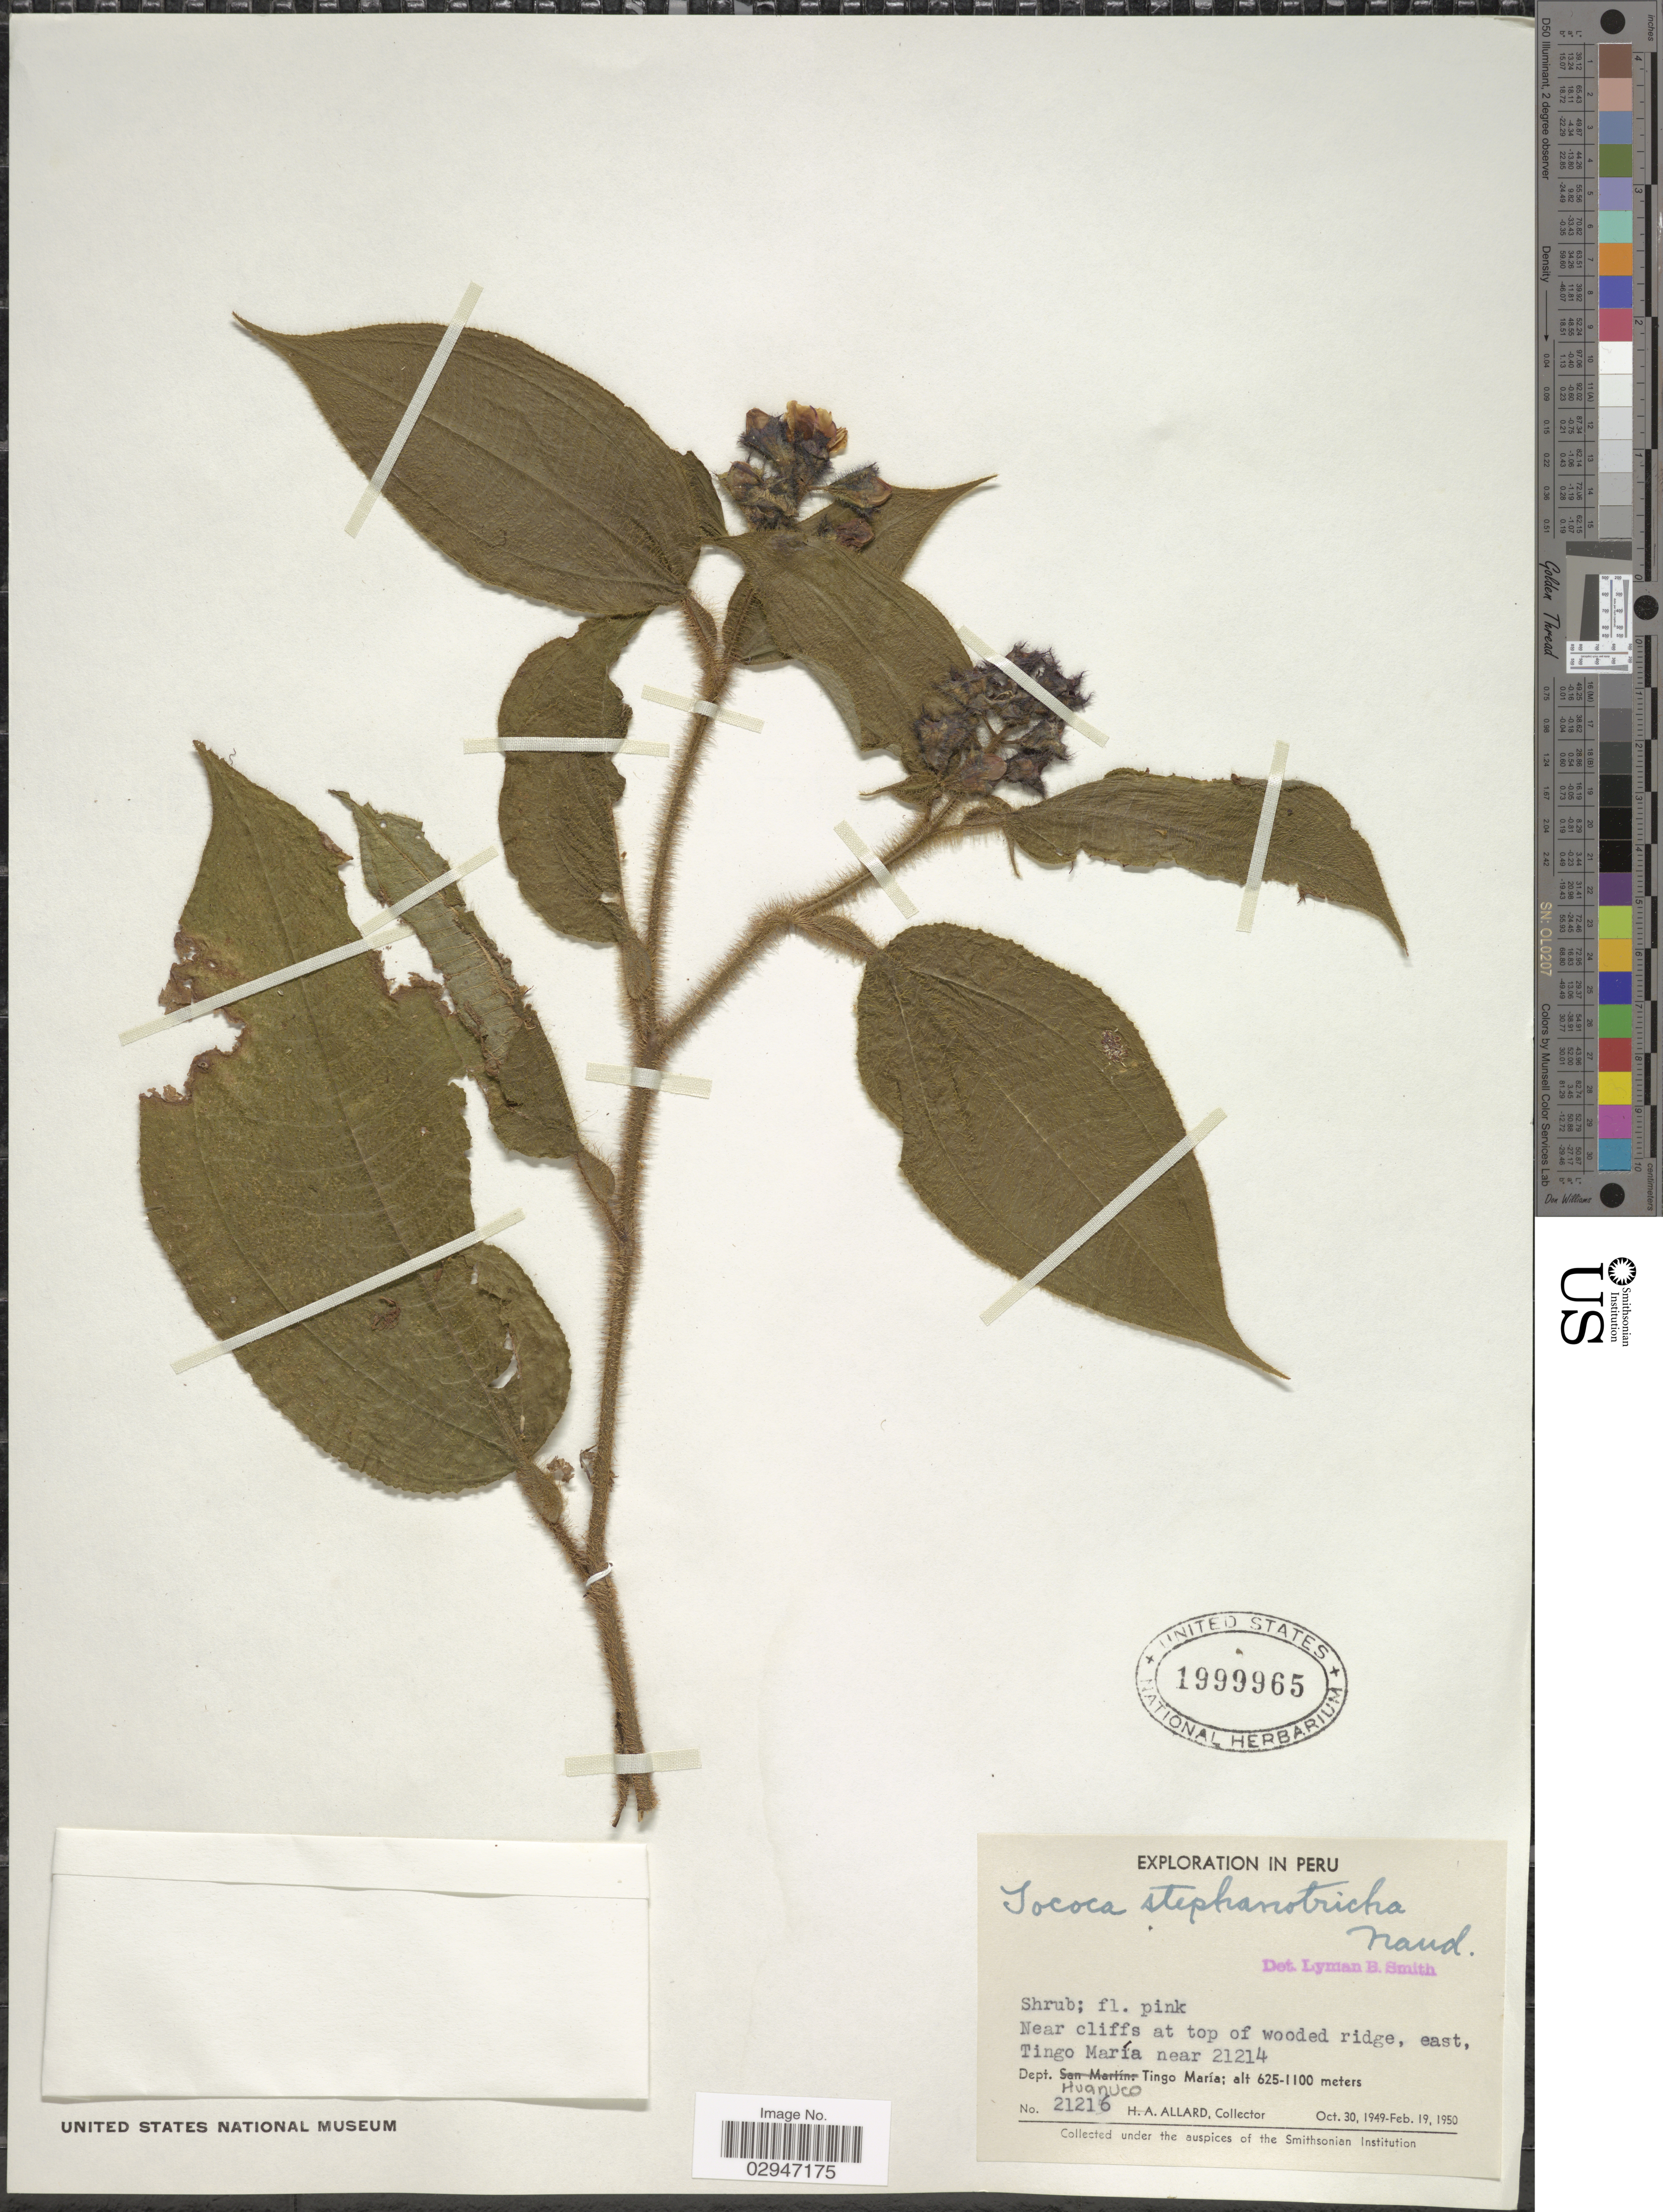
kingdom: Plantae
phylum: Tracheophyta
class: Magnoliopsida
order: Myrtales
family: Melastomataceae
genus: Tococa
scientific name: Tococa stephanotricha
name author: Naudin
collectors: H. A. Allard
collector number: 21216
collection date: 1949-10-30/1950-02-19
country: Peru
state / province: Huánuco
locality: East Tingo María. Dept. Huanuco. Tingo María.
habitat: near cliffs at top of wooded ridge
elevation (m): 625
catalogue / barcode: US 1999965